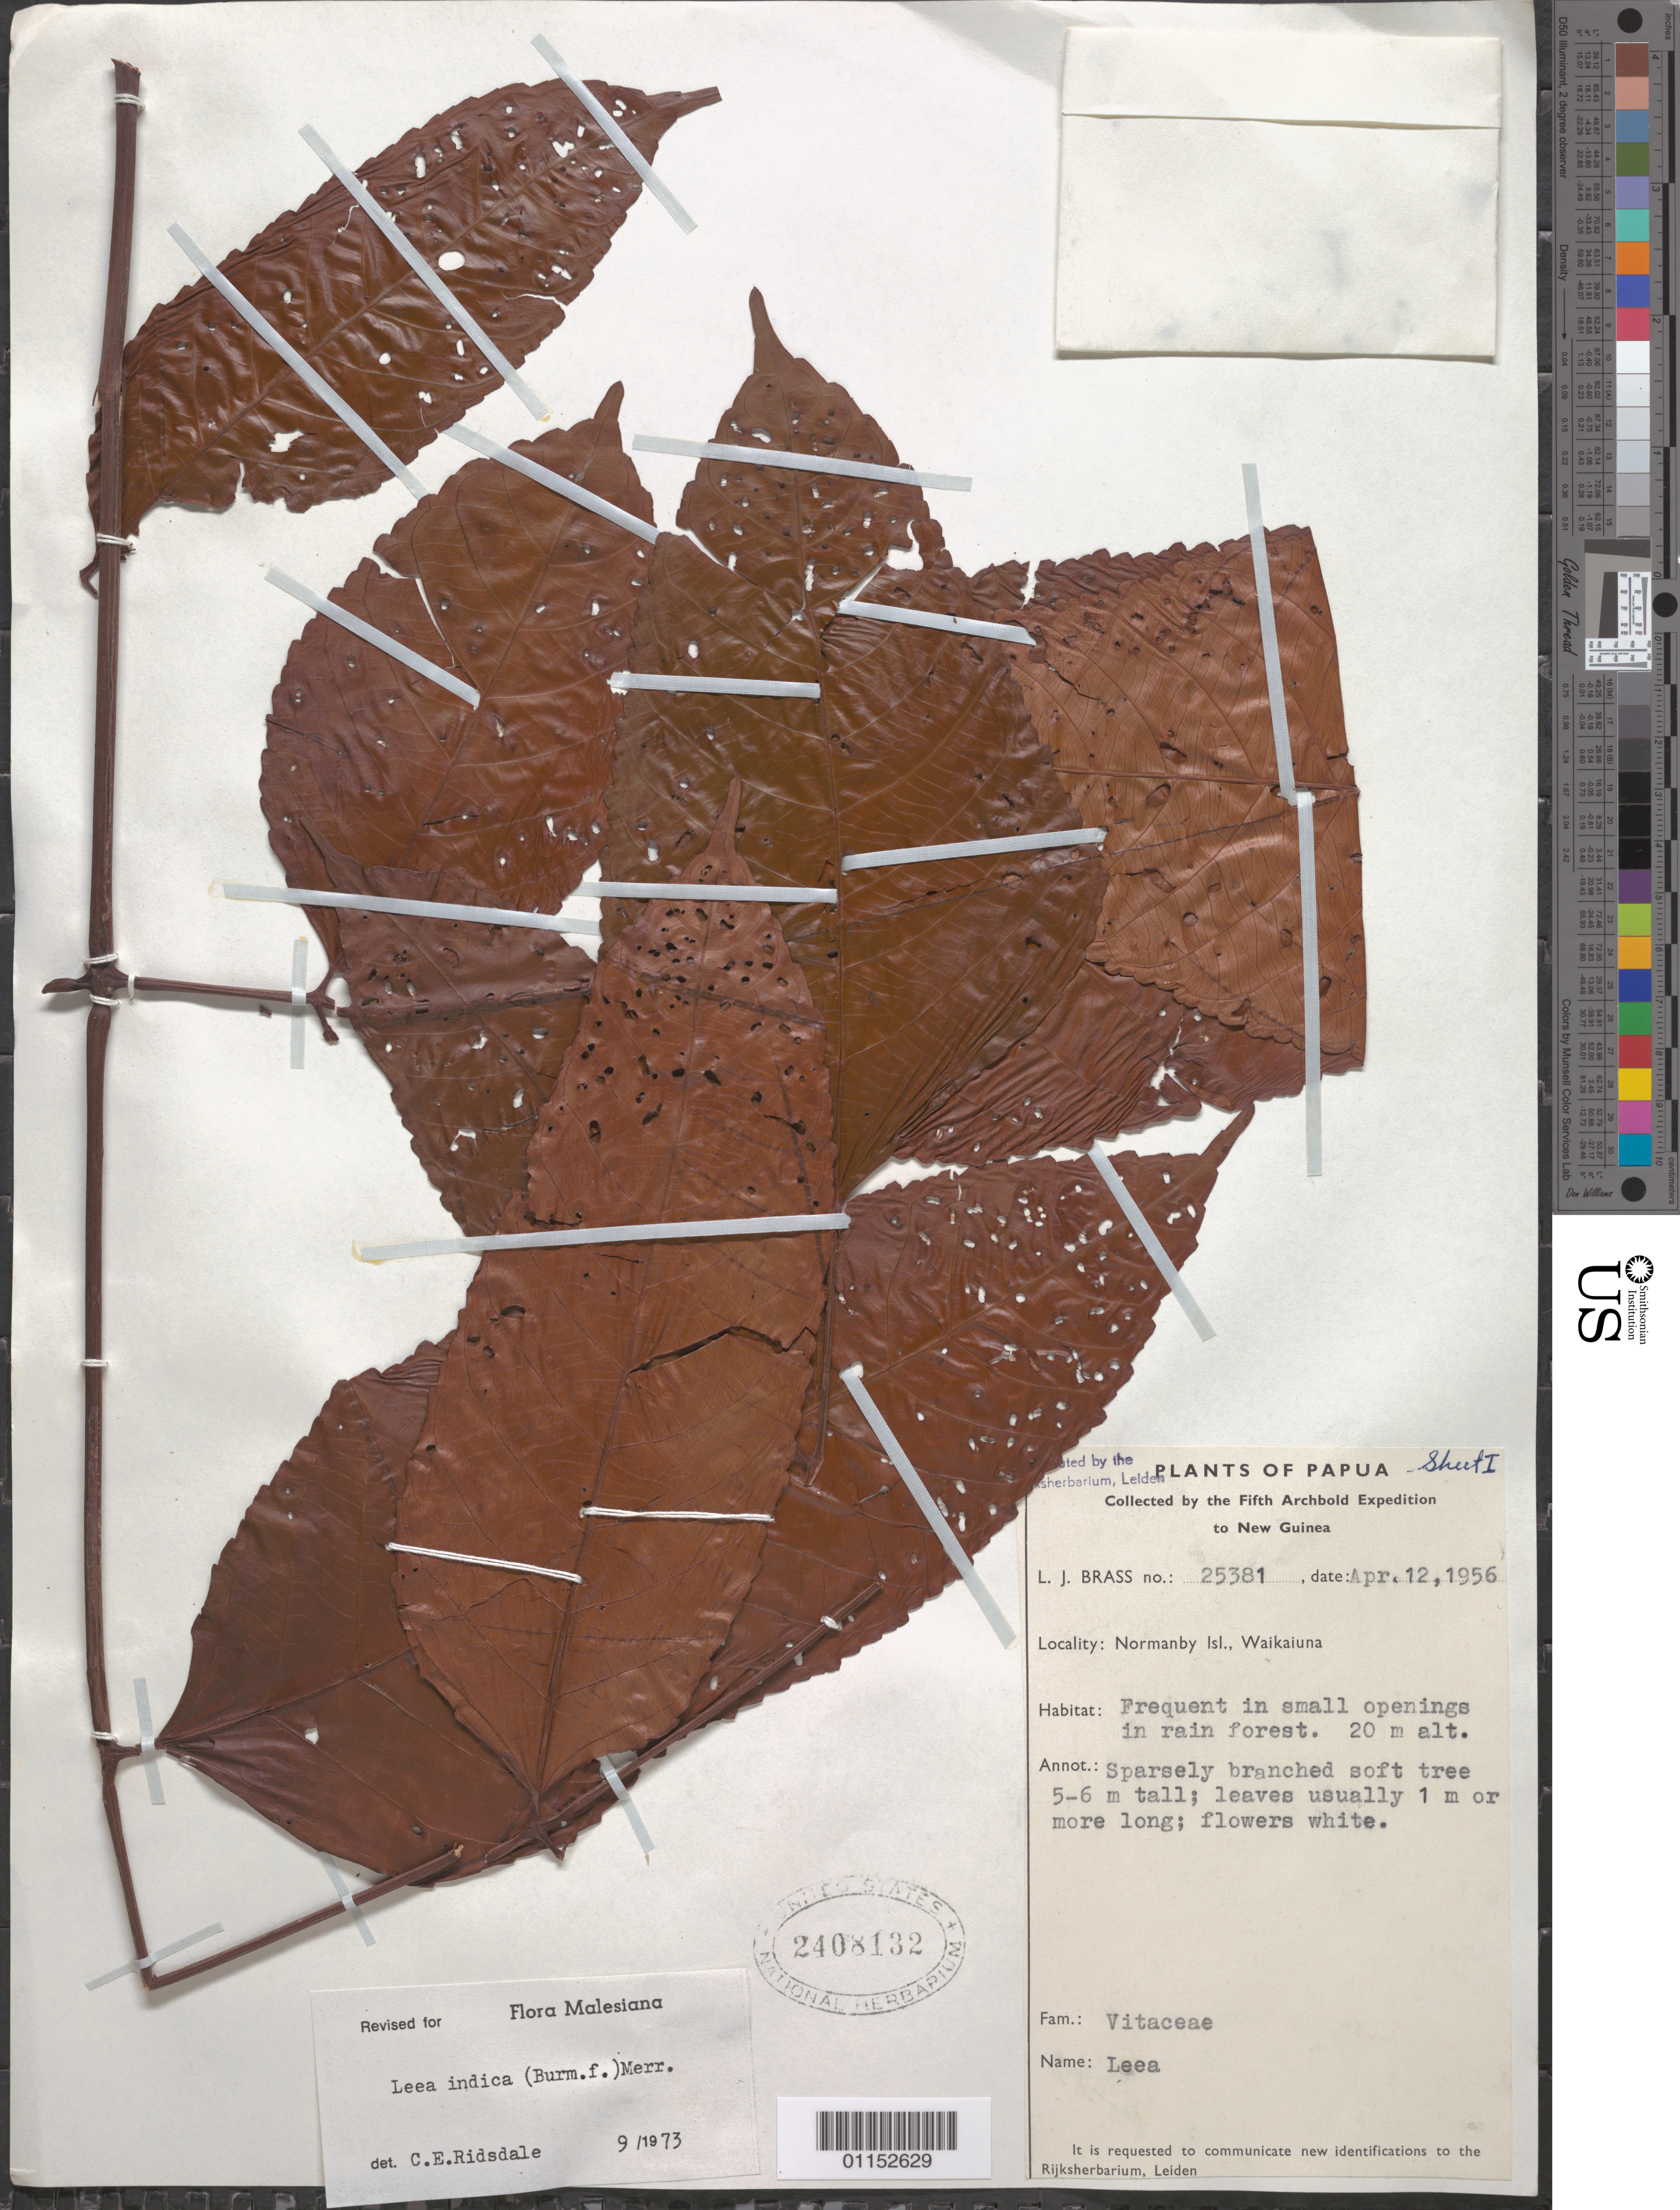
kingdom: Plantae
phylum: Tracheophyta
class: Magnoliopsida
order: Vitales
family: Vitaceae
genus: Leea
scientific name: Leea indica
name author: (Burm. f.) Merr.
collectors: L. J. Brass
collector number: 25381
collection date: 1956-04-12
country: Papua New Guinea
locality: Normanby Isl.; Waikaiuna.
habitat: Sparsely branched soft tree. Frequent in small openings in rain forest.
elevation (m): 20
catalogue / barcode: US 2408132